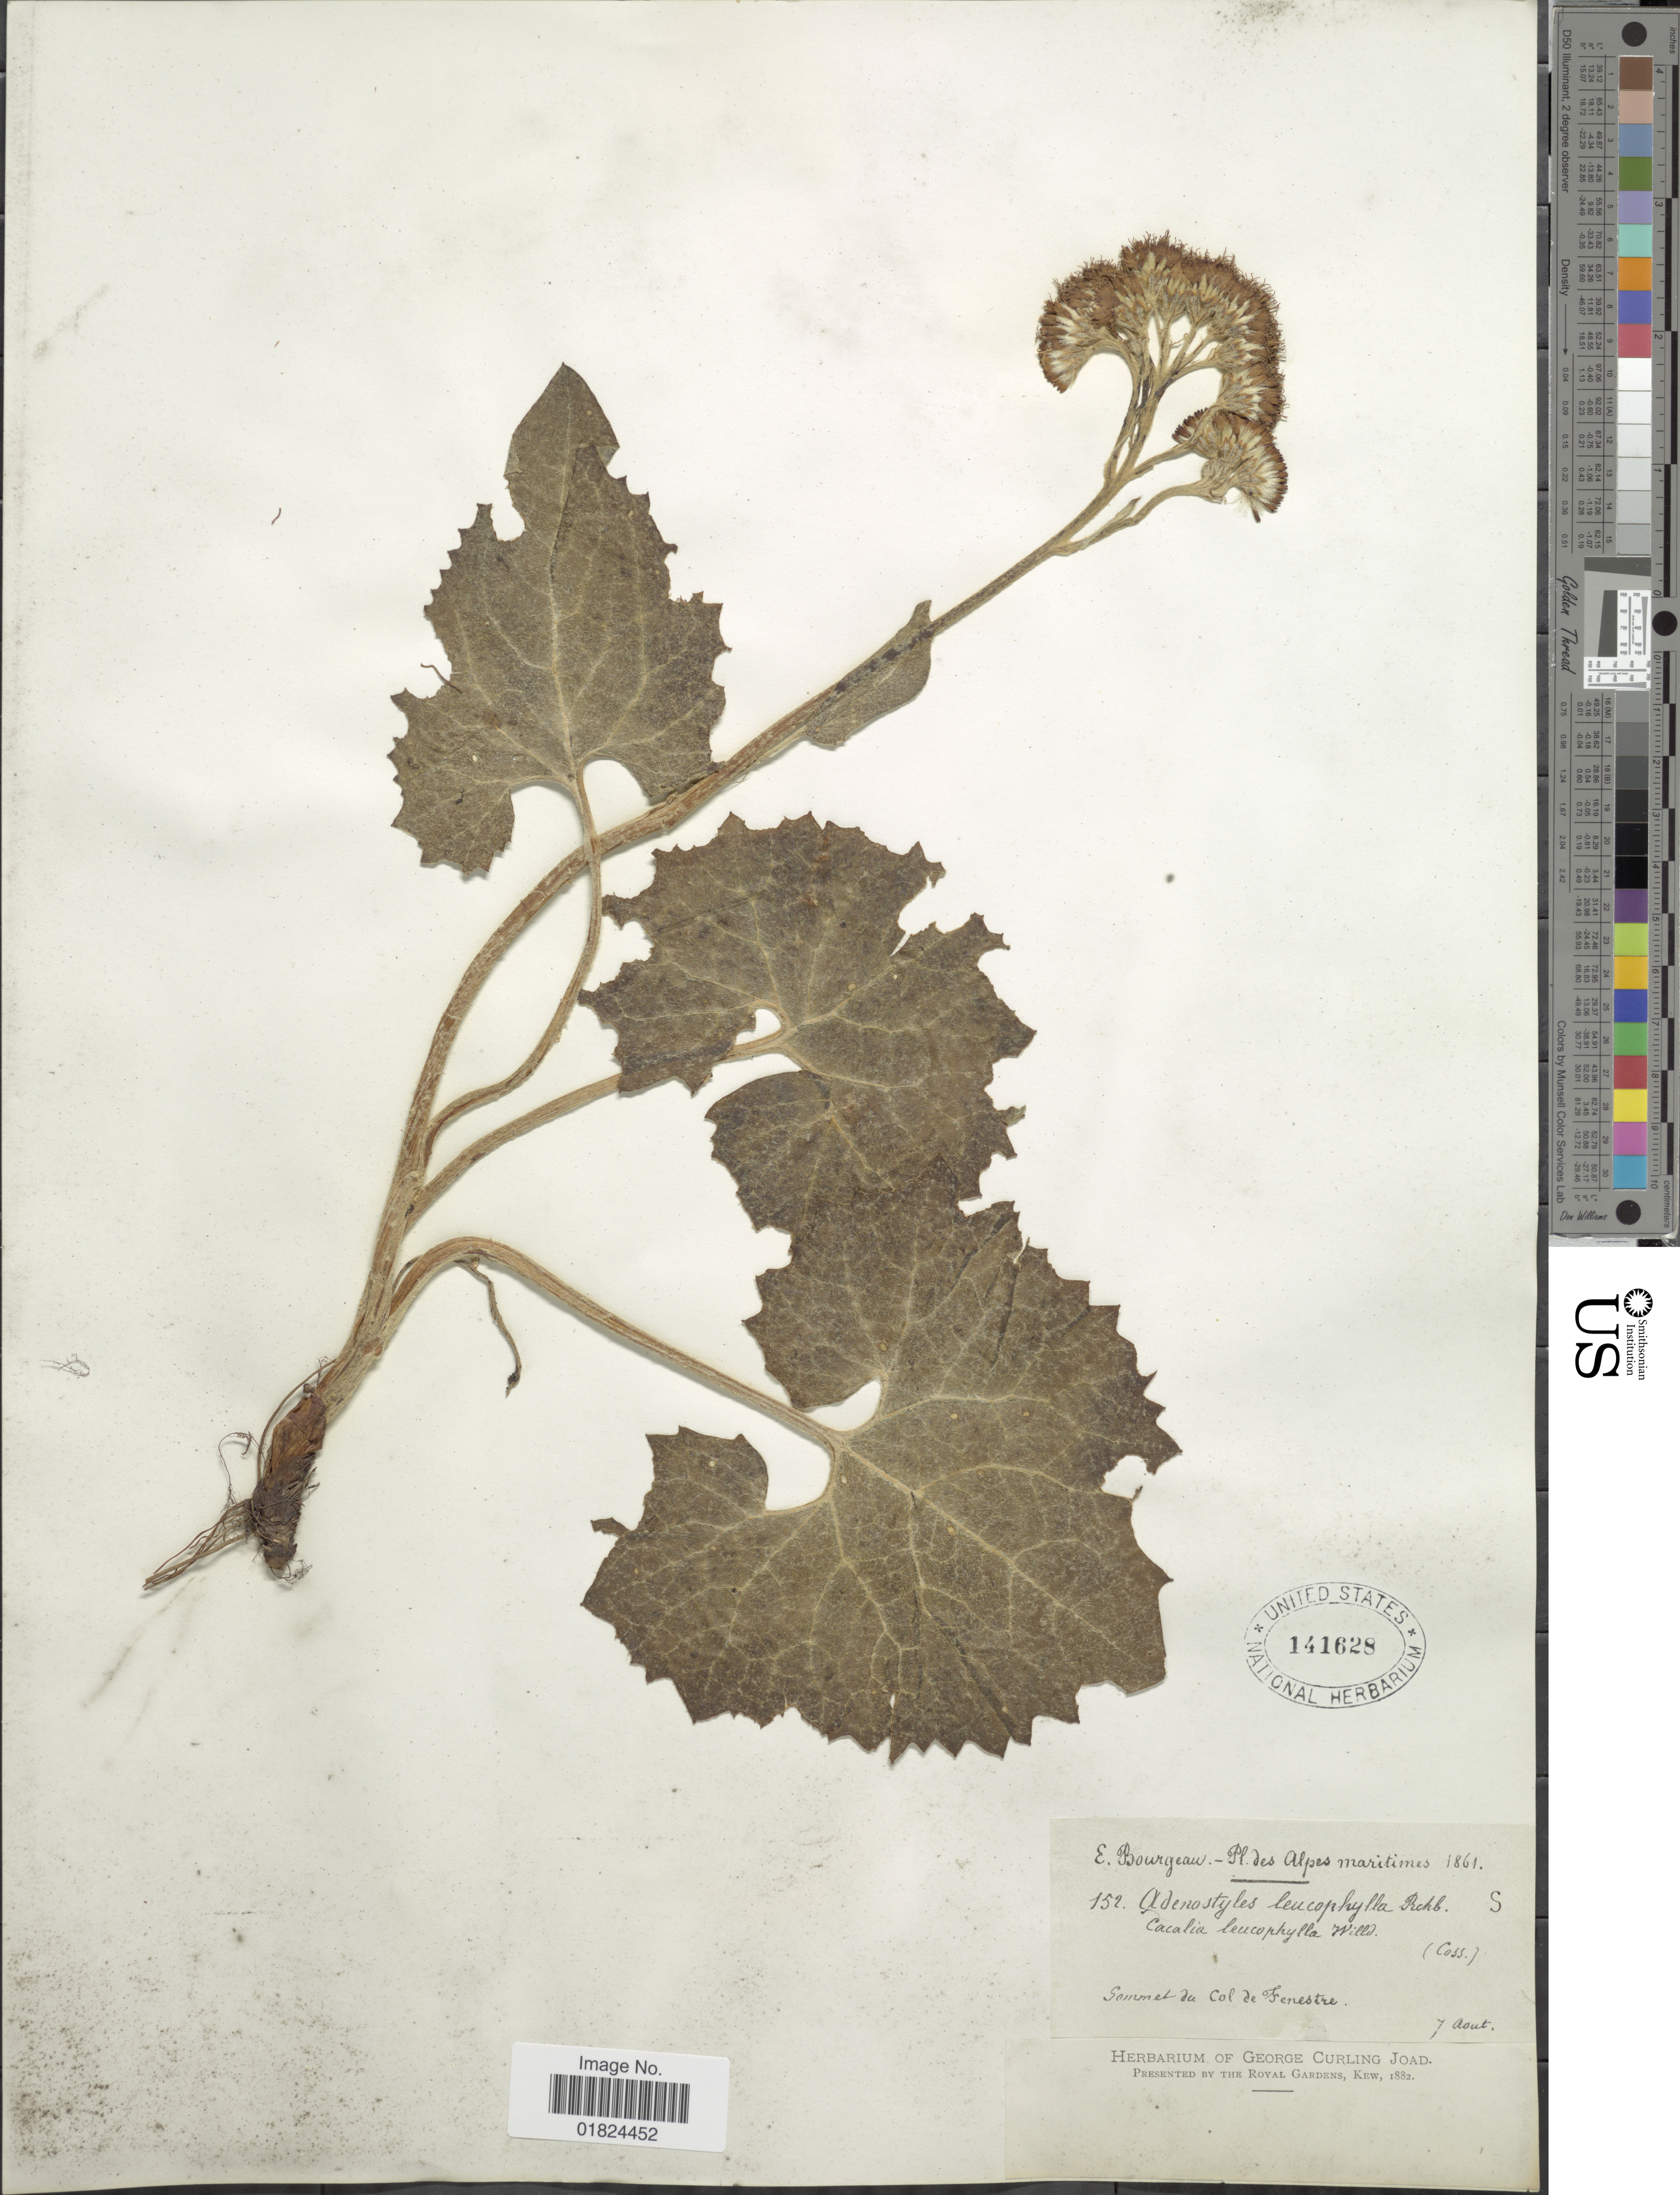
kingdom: Plantae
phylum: Tracheophyta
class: Magnoliopsida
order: Asterales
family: Asteraceae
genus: Adenostyles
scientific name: Adenostyles leucophylla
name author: (Willd.) Rchb.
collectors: E. Bourgeau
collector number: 152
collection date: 1861-08-07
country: Italy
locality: Pl. des Alpes maritimes, Sommet da Col de Fenestre.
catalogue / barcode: US 141628